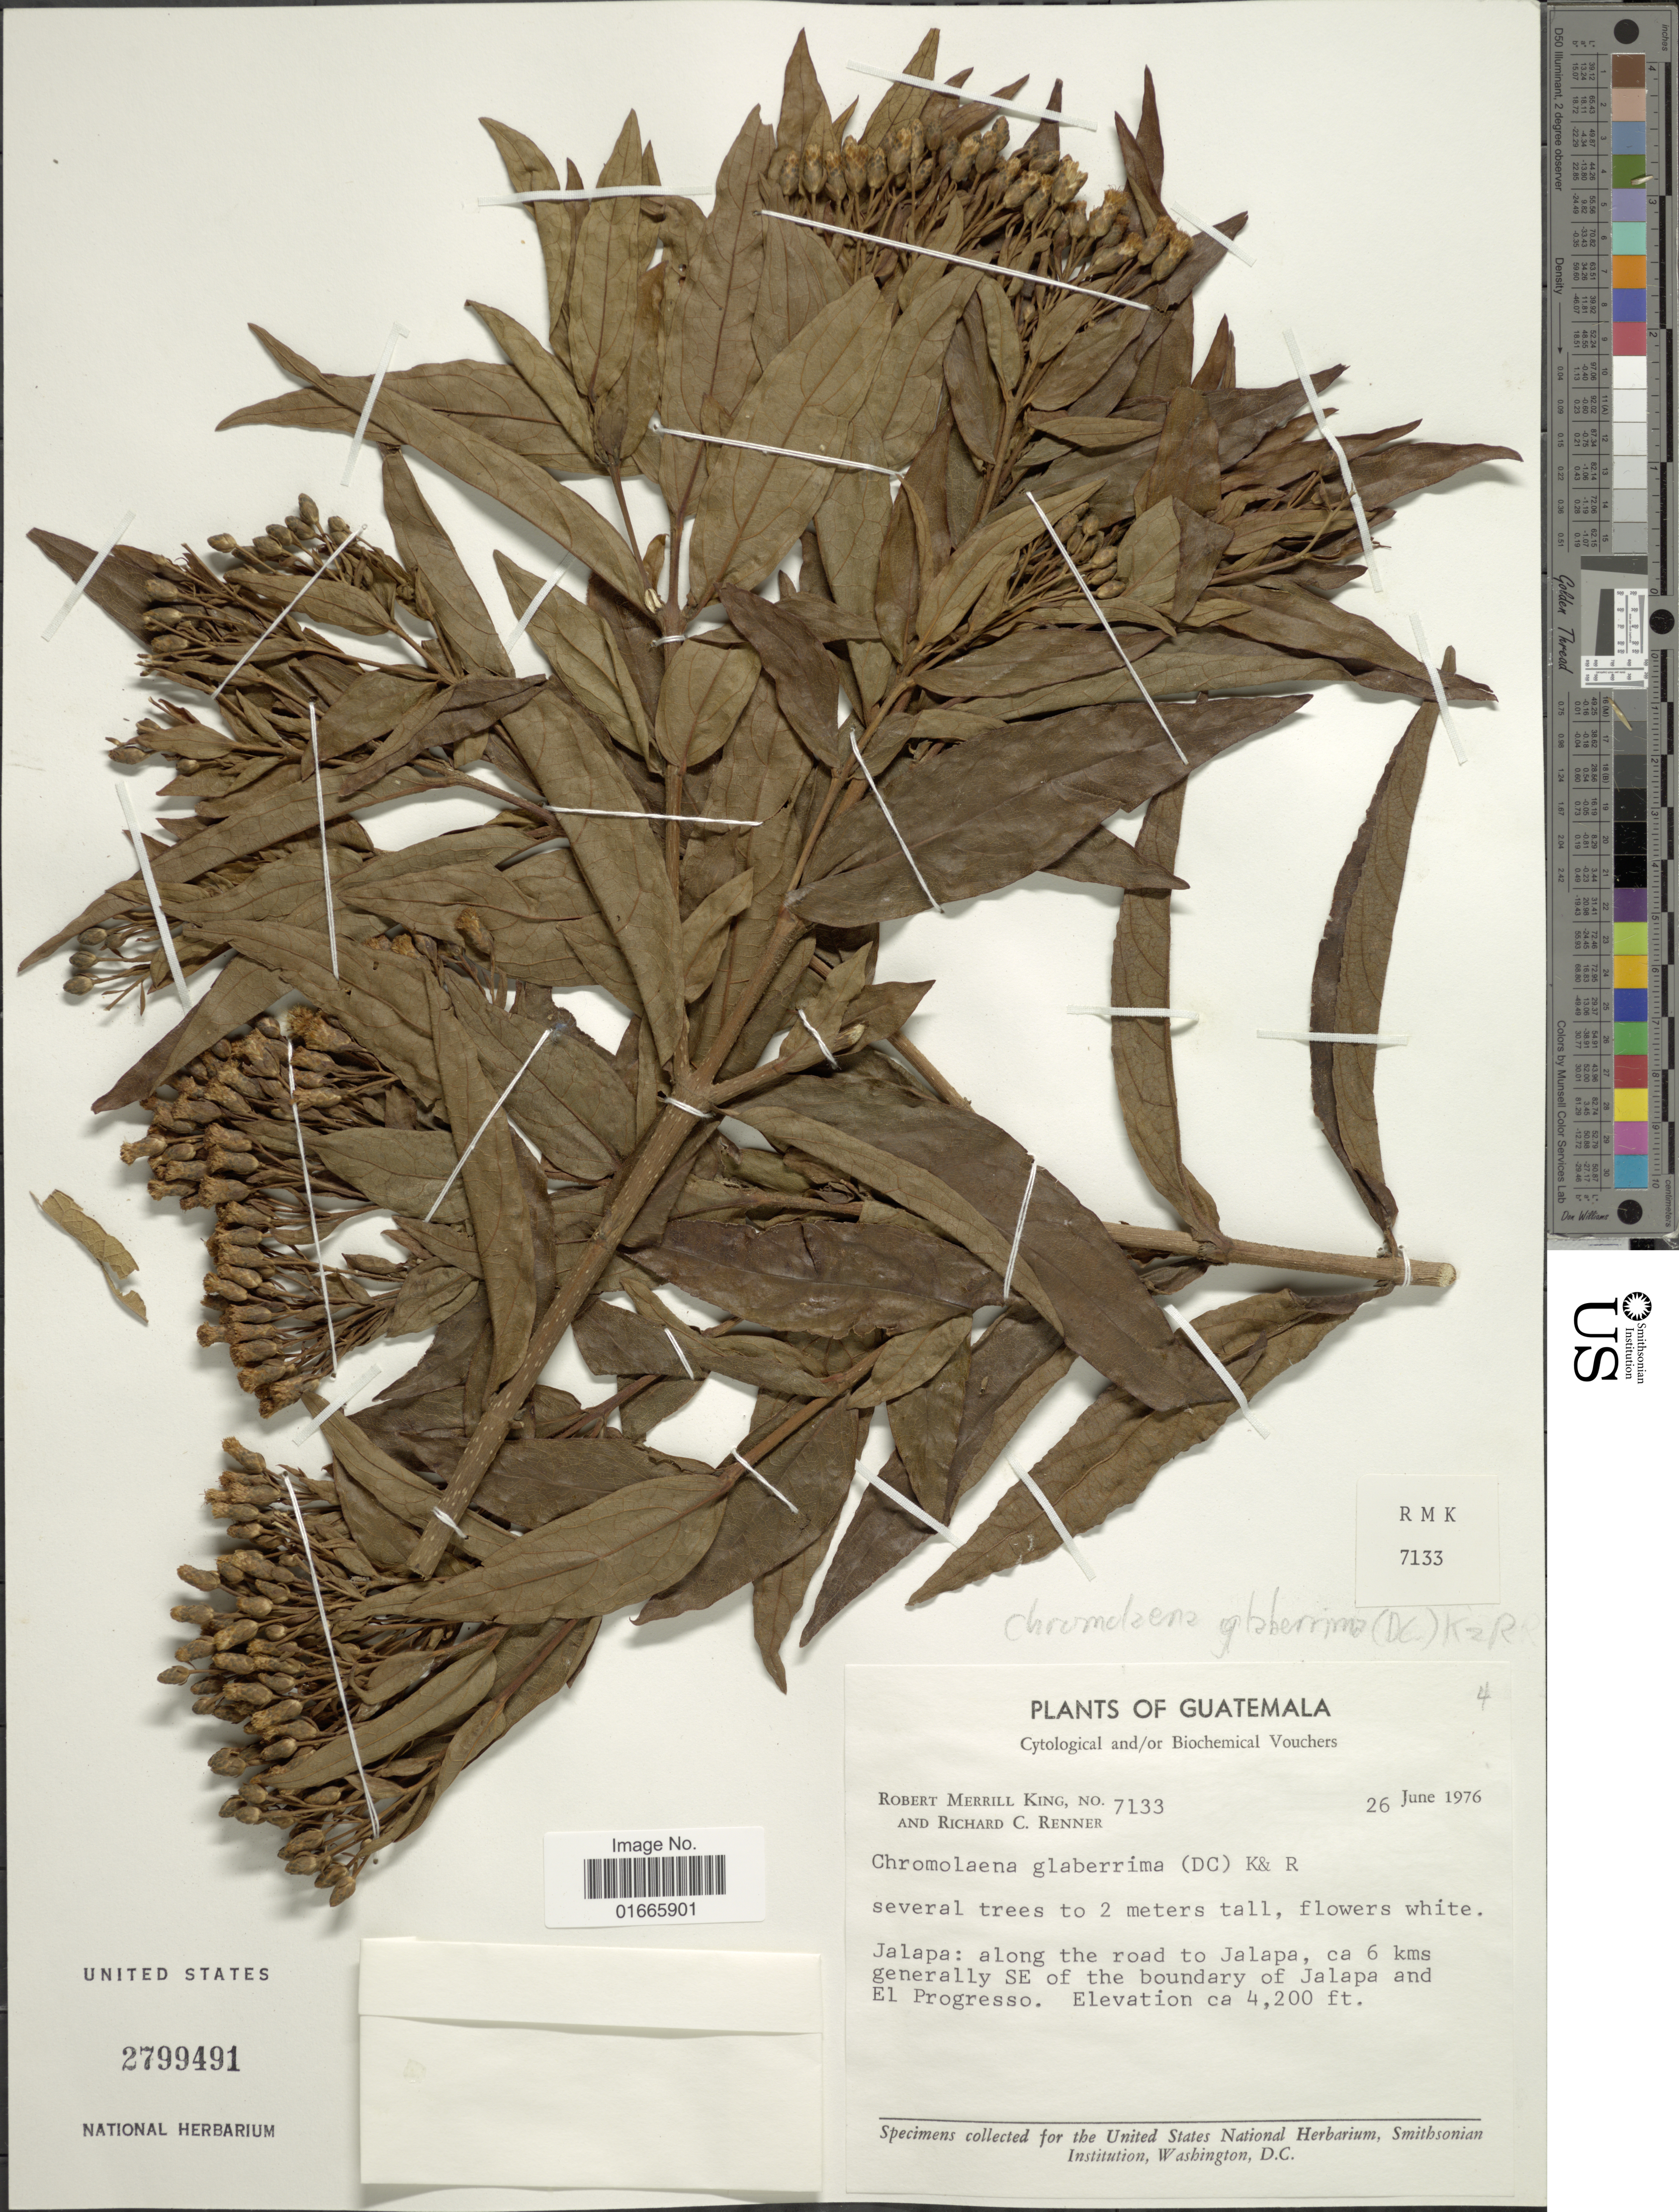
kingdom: Plantae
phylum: Tracheophyta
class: Magnoliopsida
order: Asterales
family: Asteraceae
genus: Chromolaena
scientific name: Chromolaena glaberrima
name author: (DC.) R.M. King & H. Rob.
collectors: R. M. King & R. C. Renner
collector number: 7133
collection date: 1976-06-26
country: Guatemala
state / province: Jalapa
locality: Along the road to Jalapa, ca 6 kms generally SE of the boundary of Jalapa and El Progresso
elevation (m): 1280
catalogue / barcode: US 2799491